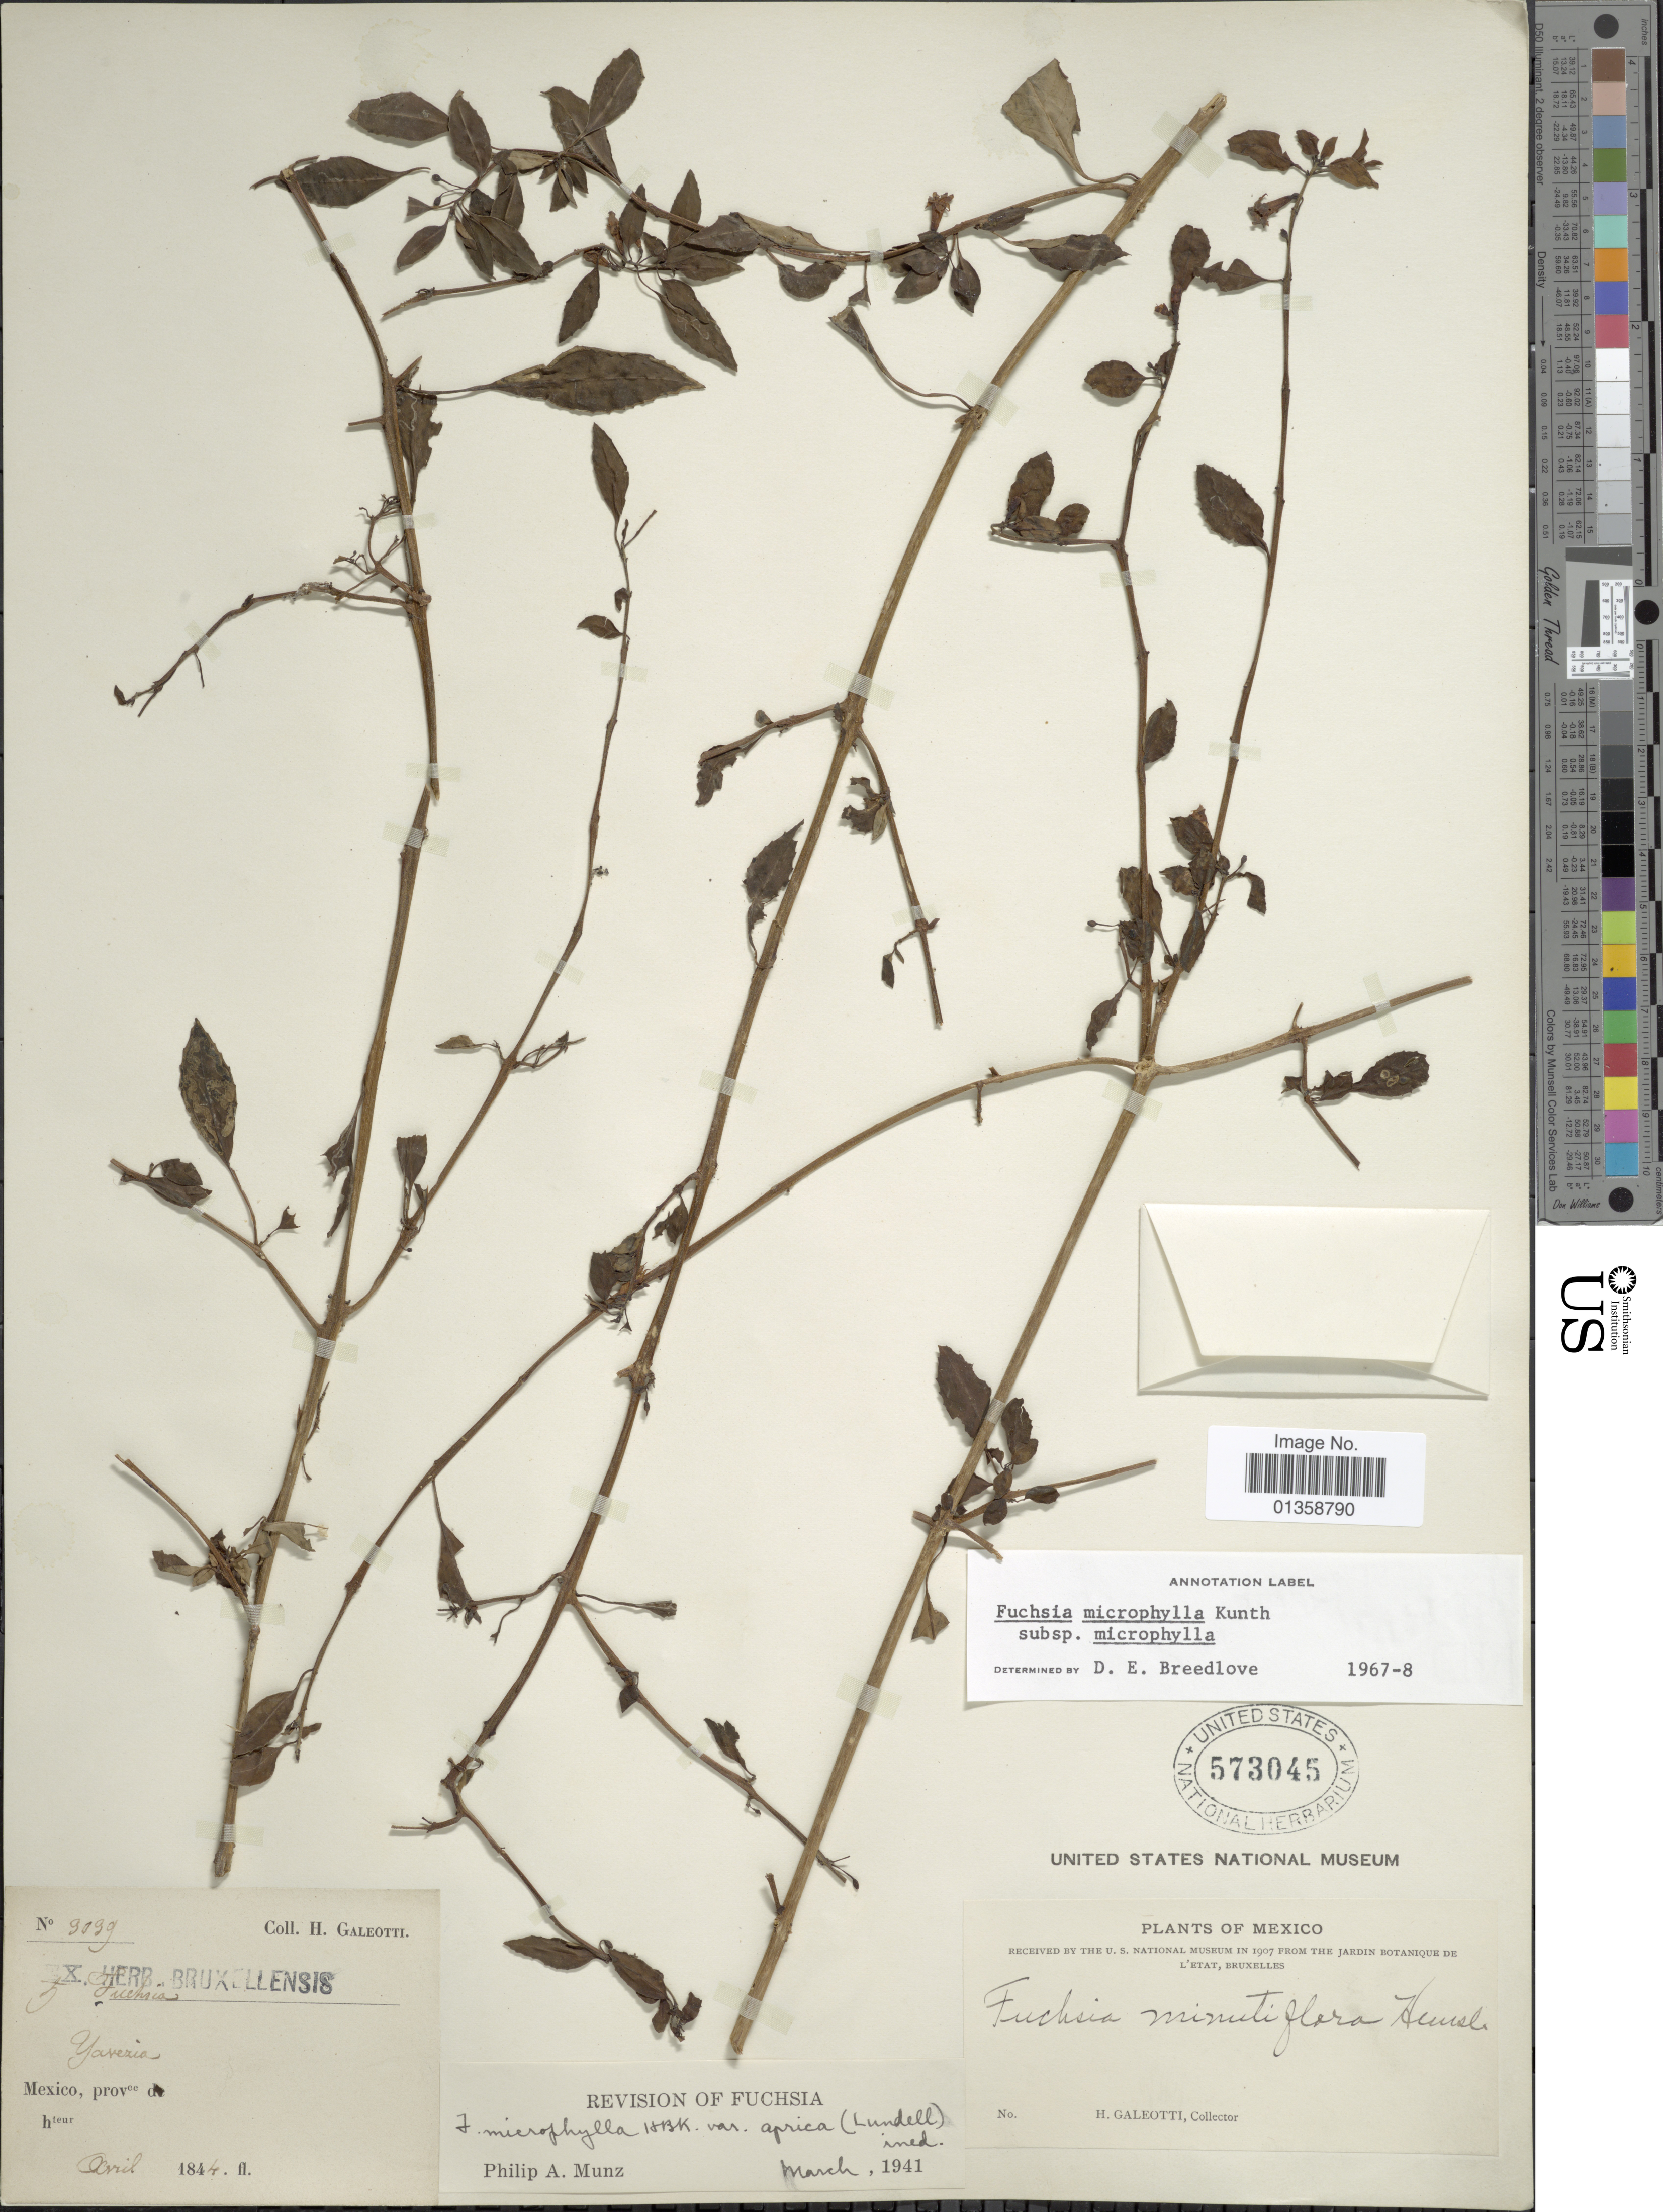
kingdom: Plantae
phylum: Tracheophyta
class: Magnoliopsida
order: Myrtales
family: Onagraceae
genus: Fuchsia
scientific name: Fuchsia microphylla subsp. microphylla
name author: Kunth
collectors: H. G. Galeotti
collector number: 3039*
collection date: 1844-04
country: Mexico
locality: Yaveria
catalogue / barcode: US 573045